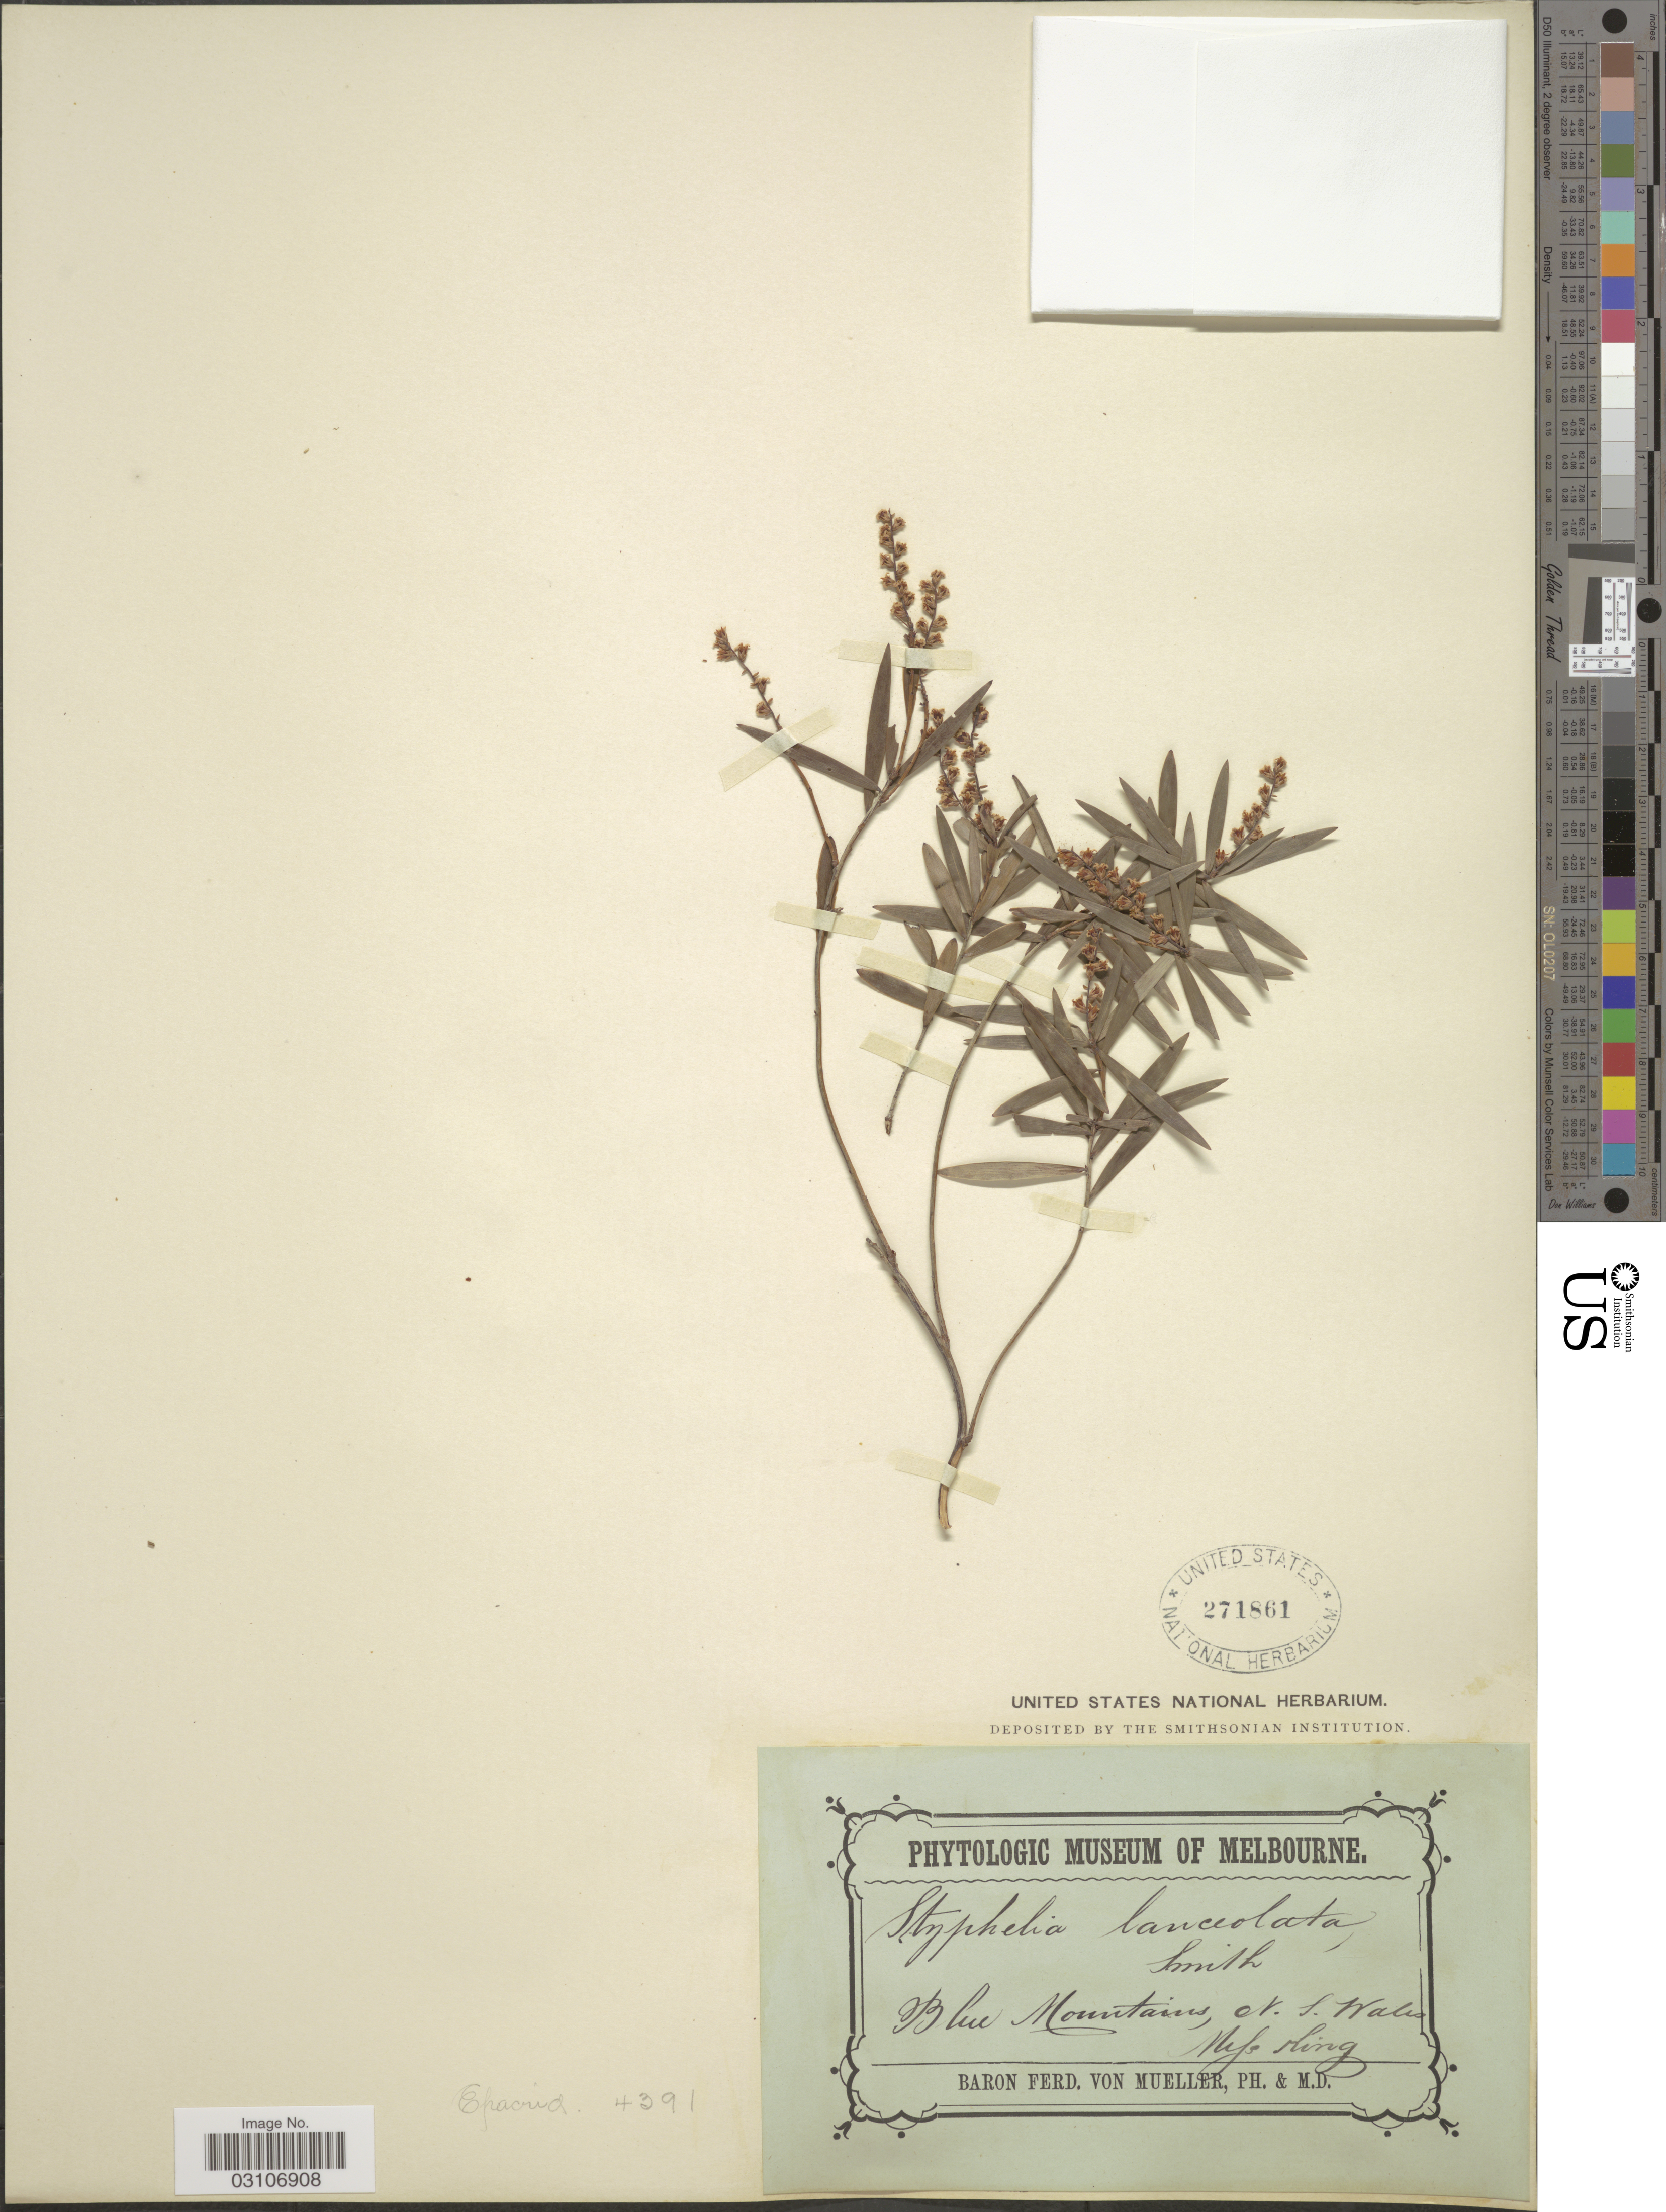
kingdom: Plantae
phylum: Tracheophyta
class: Magnoliopsida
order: Ericales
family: Ericaceae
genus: Leucopogon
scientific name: Leucopogon lanceolatus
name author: R. Br.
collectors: King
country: Australia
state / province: New South Wales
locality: Blue Mountains. N.S. Wales.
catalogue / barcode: US 271861